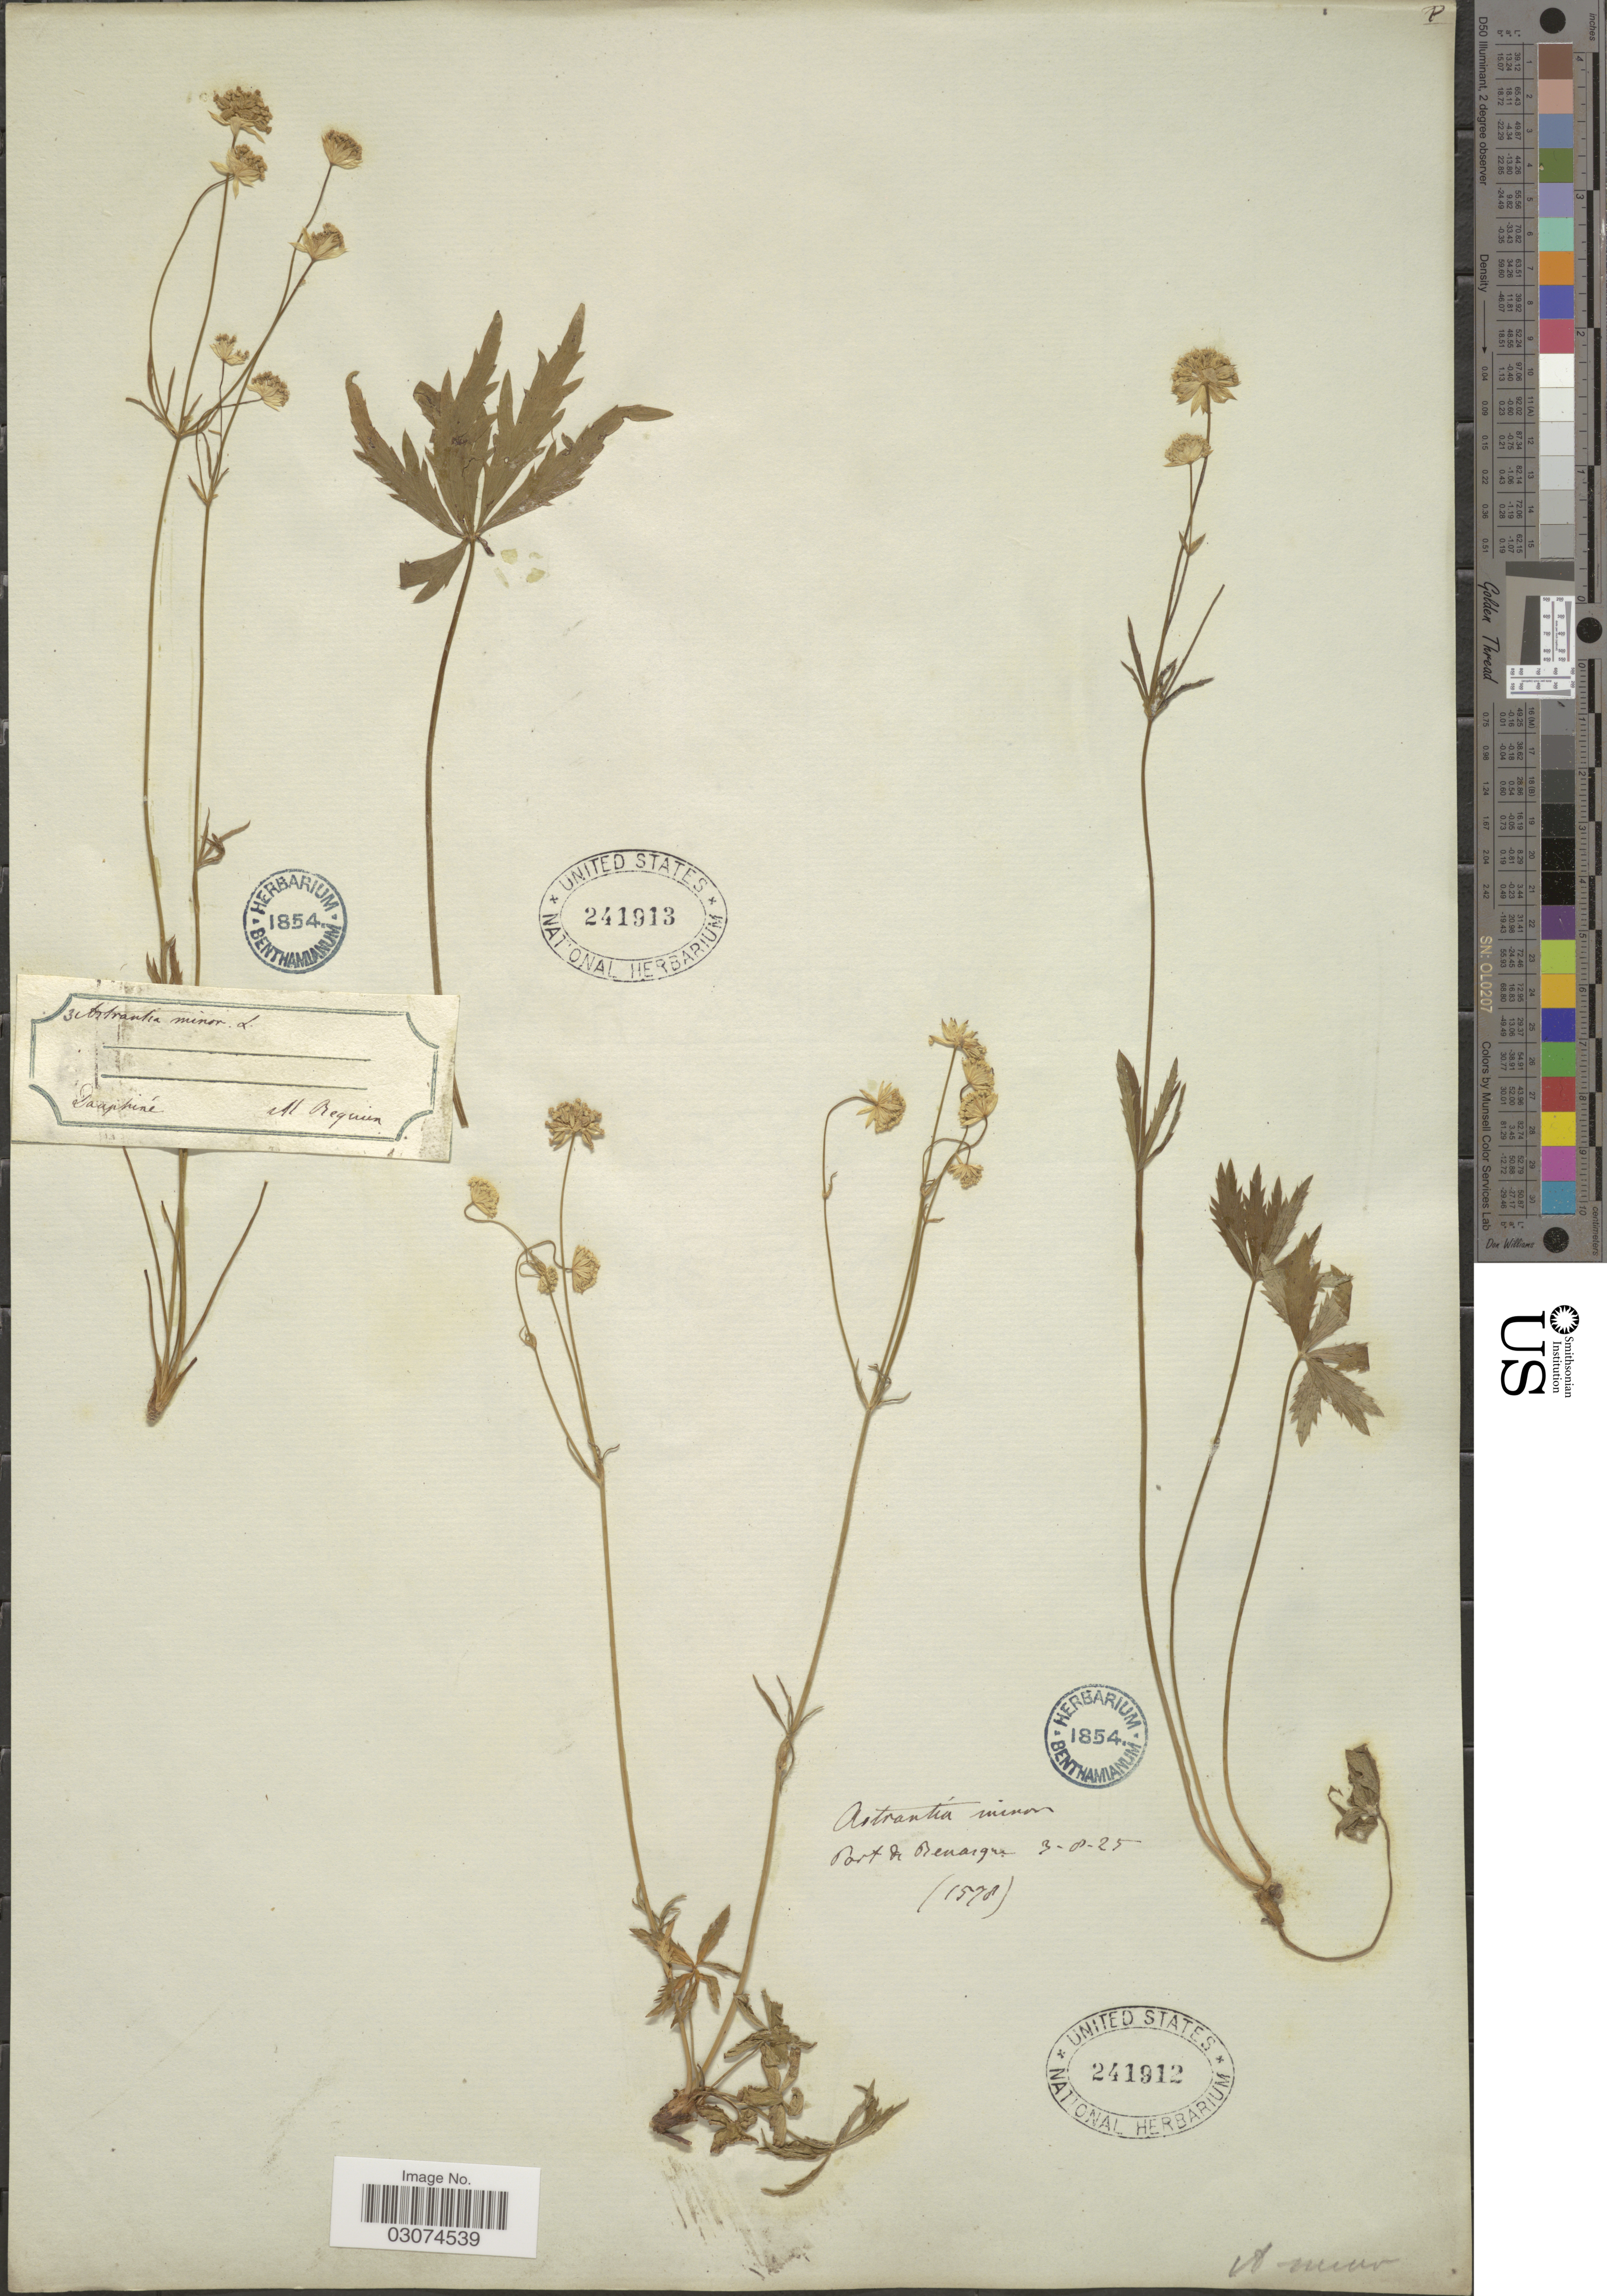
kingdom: Plantae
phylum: Tracheophyta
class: Magnoliopsida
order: Apiales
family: Apiaceae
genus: Astrantia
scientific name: Astrantia minor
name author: L.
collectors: A. Requien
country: France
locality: Dauphiné.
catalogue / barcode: US 241913-2